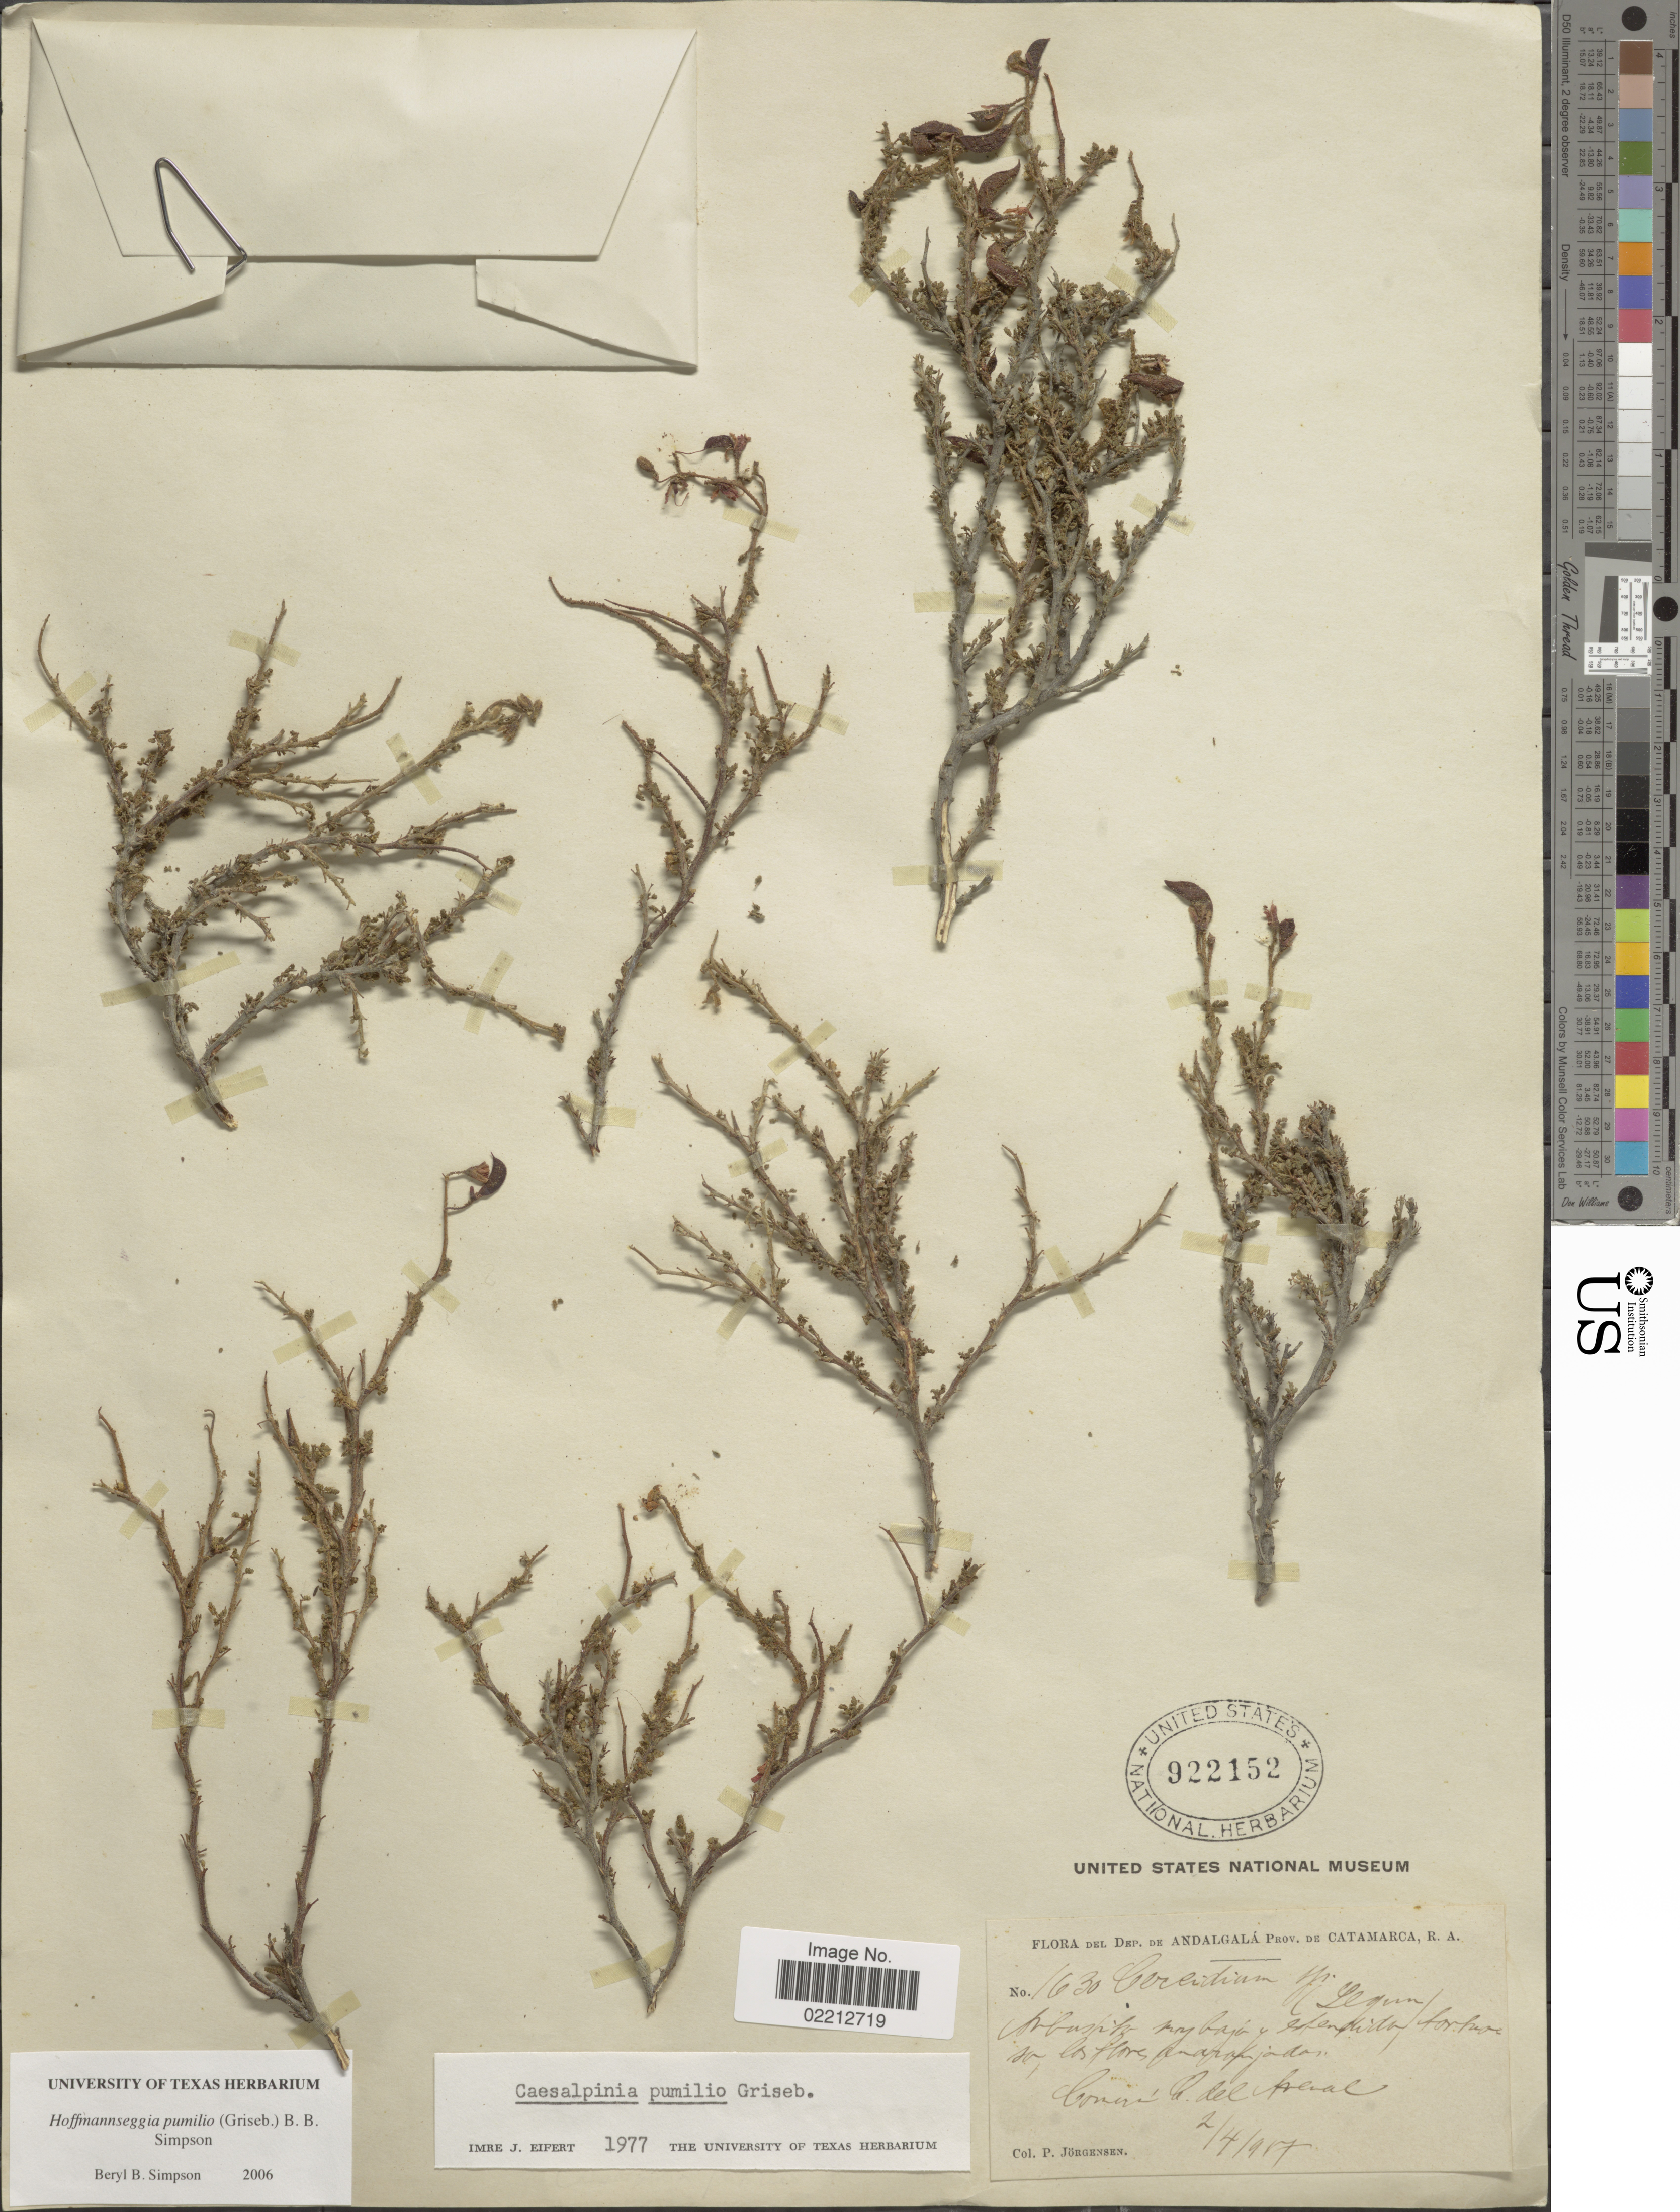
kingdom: Plantae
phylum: Tracheophyta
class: Magnoliopsida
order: Fabales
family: Fabaceae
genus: Hoffmannseggia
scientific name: Hoffmannseggia pumilio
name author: (Griseb.) B.B. Simpson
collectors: P. Jörgensen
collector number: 1630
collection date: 1917-04-02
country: Argentina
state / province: Catamarca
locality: Dep. de Andalgala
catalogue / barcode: US 922152